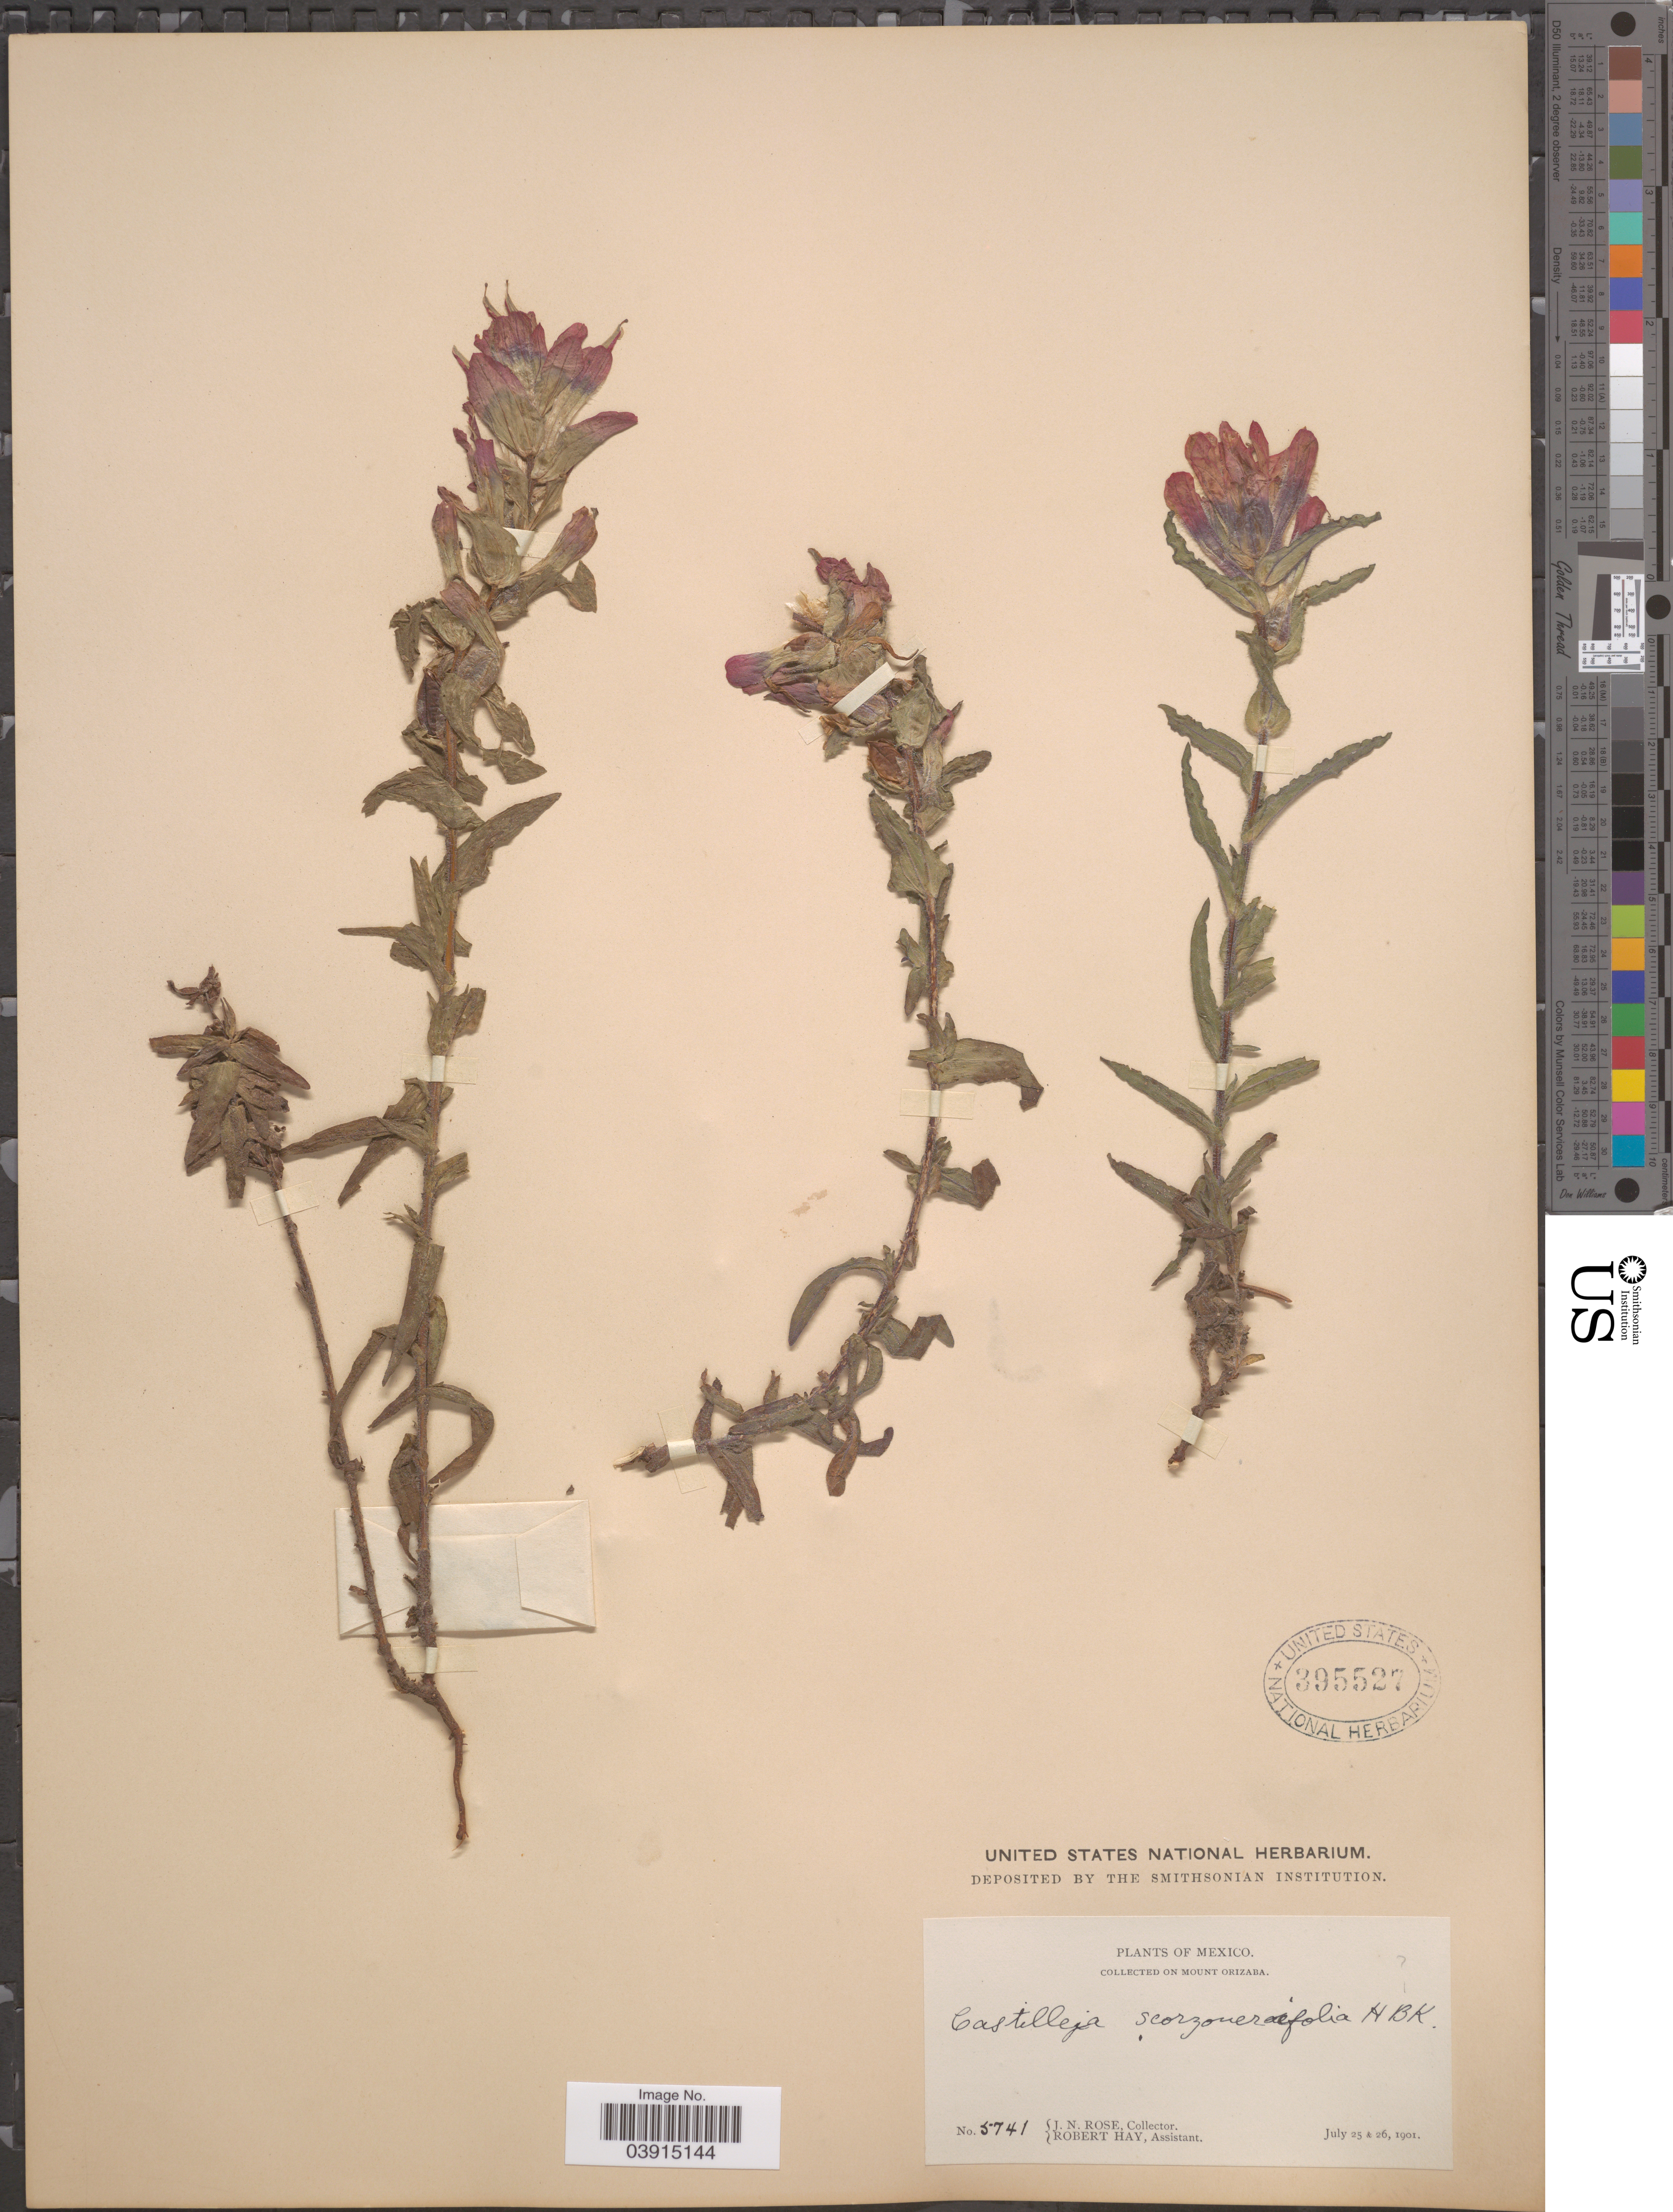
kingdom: Plantae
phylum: Tracheophyta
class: Magnoliopsida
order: Lamiales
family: Orobanchaceae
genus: Castilleja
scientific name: Castilleja falcata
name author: Eastw.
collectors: J. N. Rose & R. Hay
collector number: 5741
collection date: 1901-07-25/1901-07-26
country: Mexico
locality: On Mount Orizaba.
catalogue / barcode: US 395527